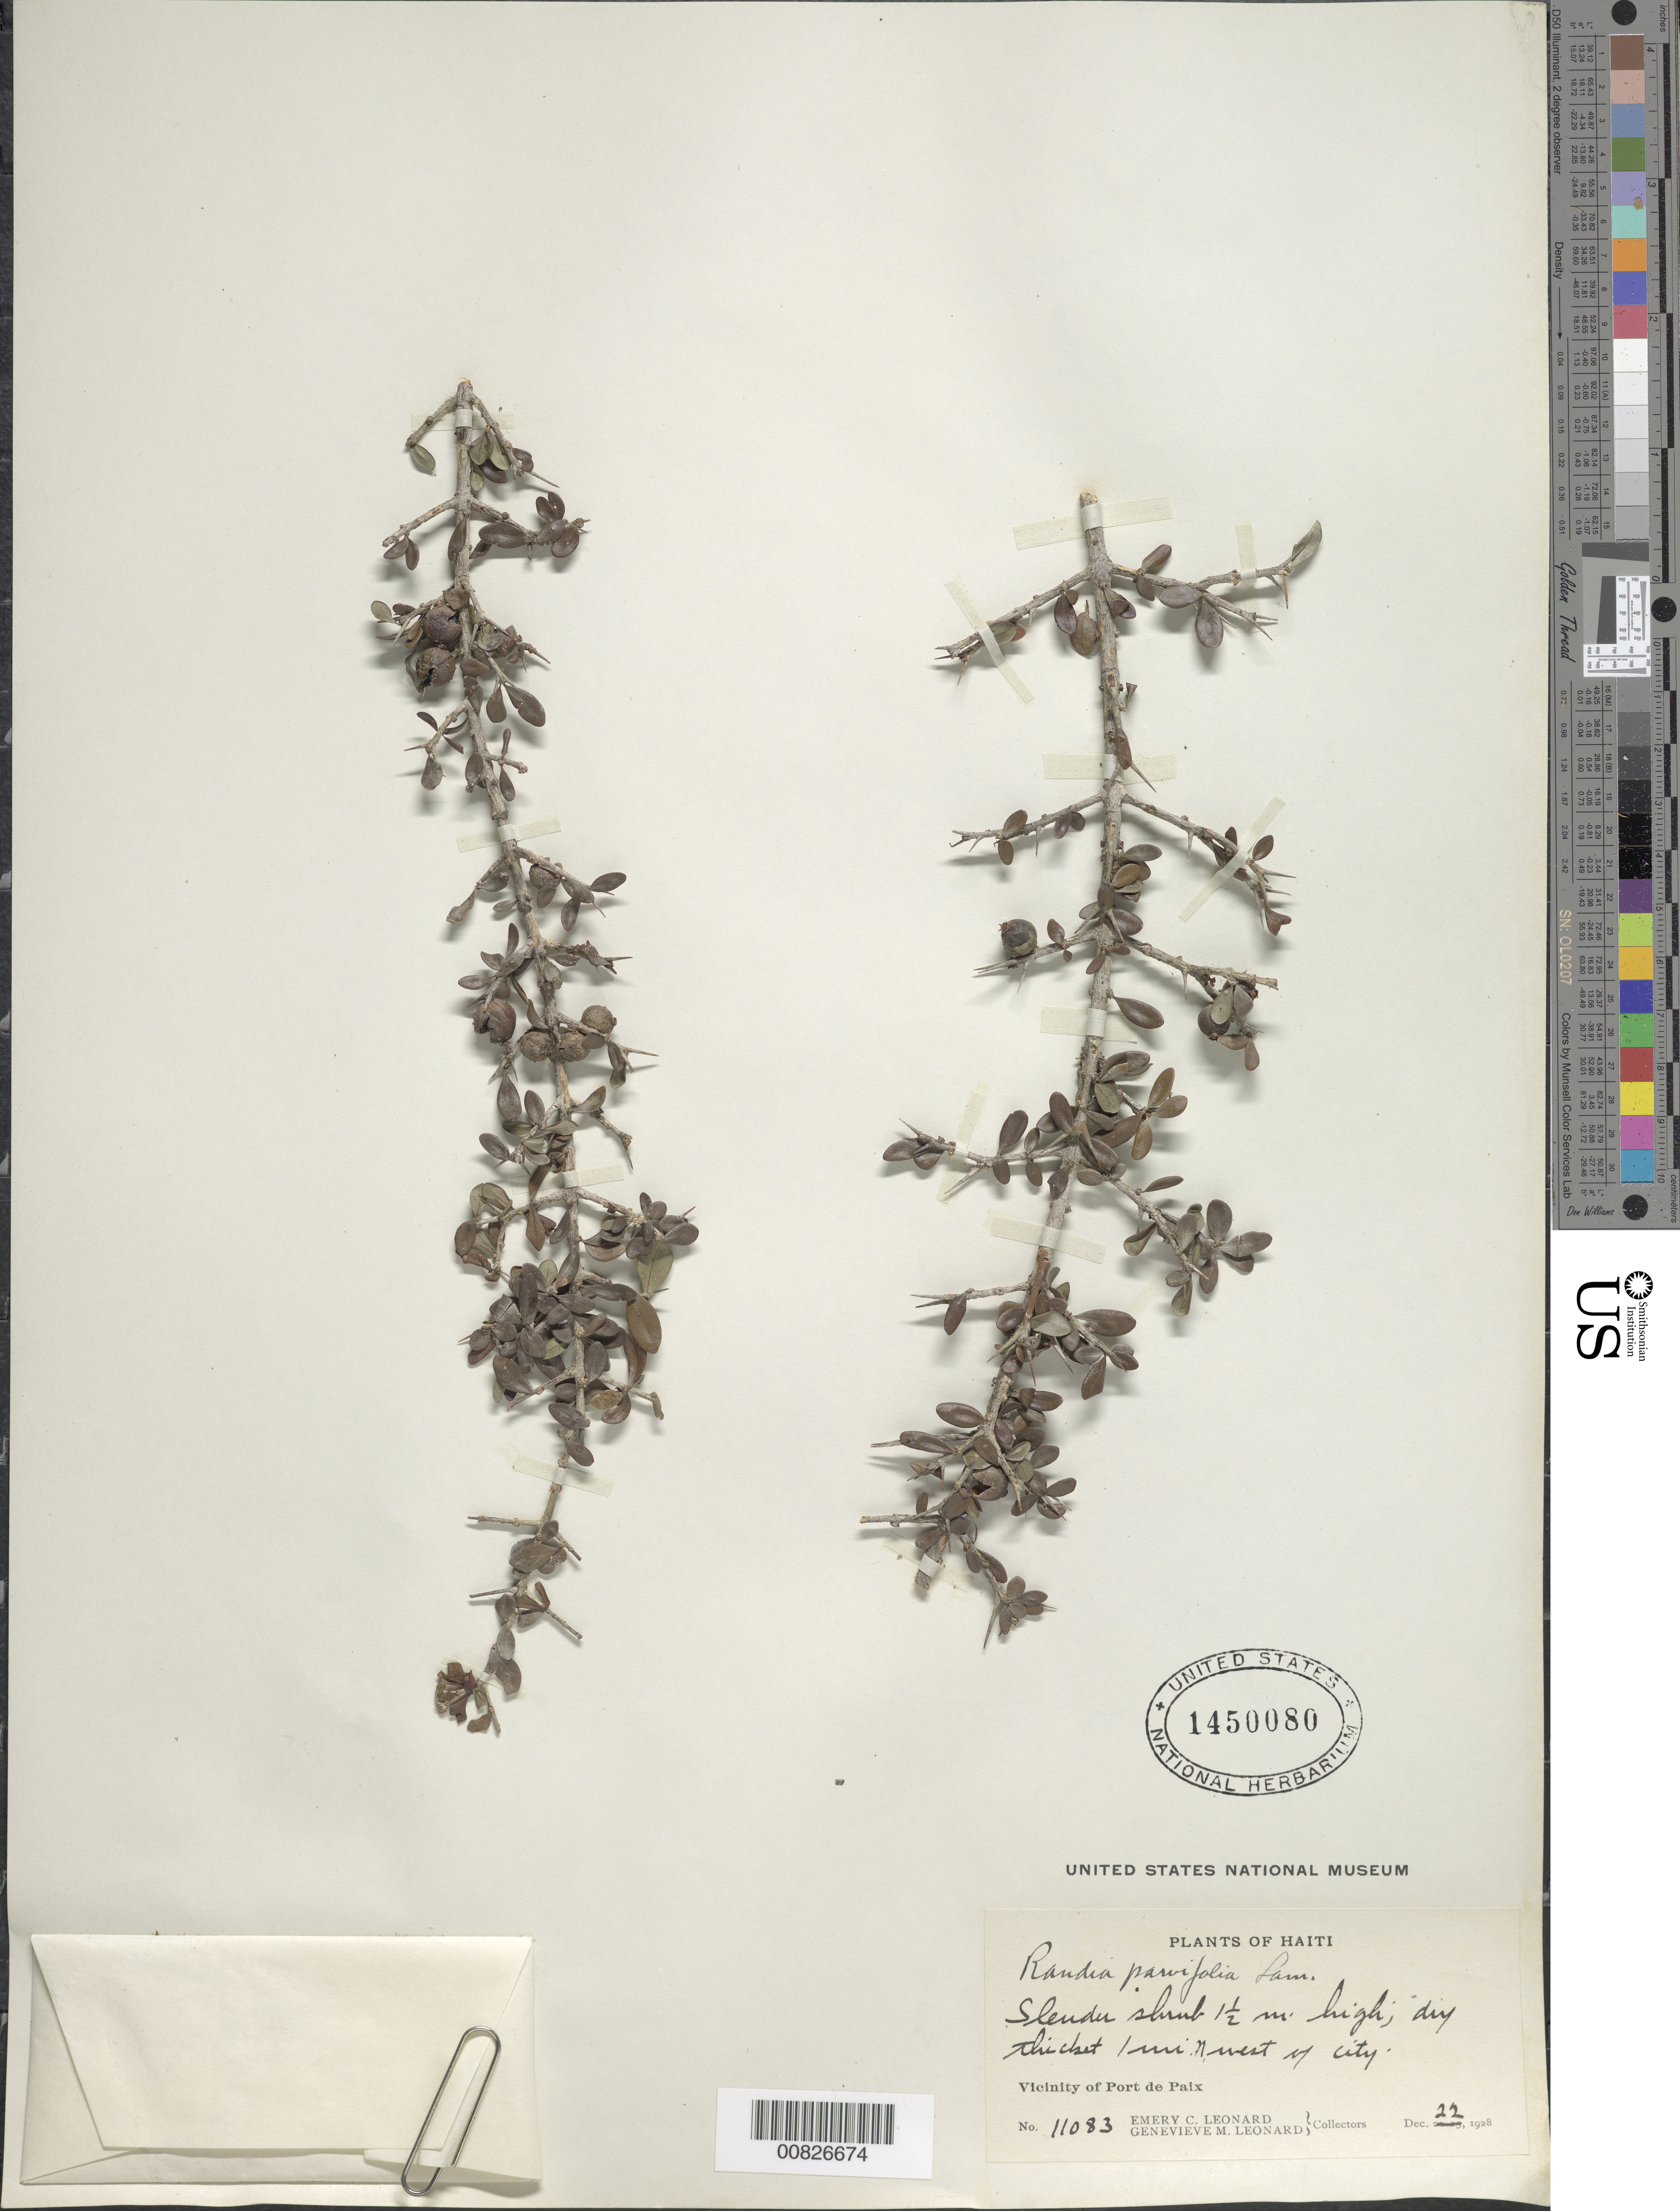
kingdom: Plantae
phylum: Tracheophyta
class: Magnoliopsida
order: Gentianales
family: Rubiaceae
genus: Randia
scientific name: Randia parvifolia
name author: Lam.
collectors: E. C. Leonard & G. M. Leonard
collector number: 11083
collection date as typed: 22 Dec 1928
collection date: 1928-12-22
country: Haiti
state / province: Nord-Ouest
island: Hispaniola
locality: Vicinity of Port de Paix, 1 mile W of city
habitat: Dry thicket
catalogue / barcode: US 1450080